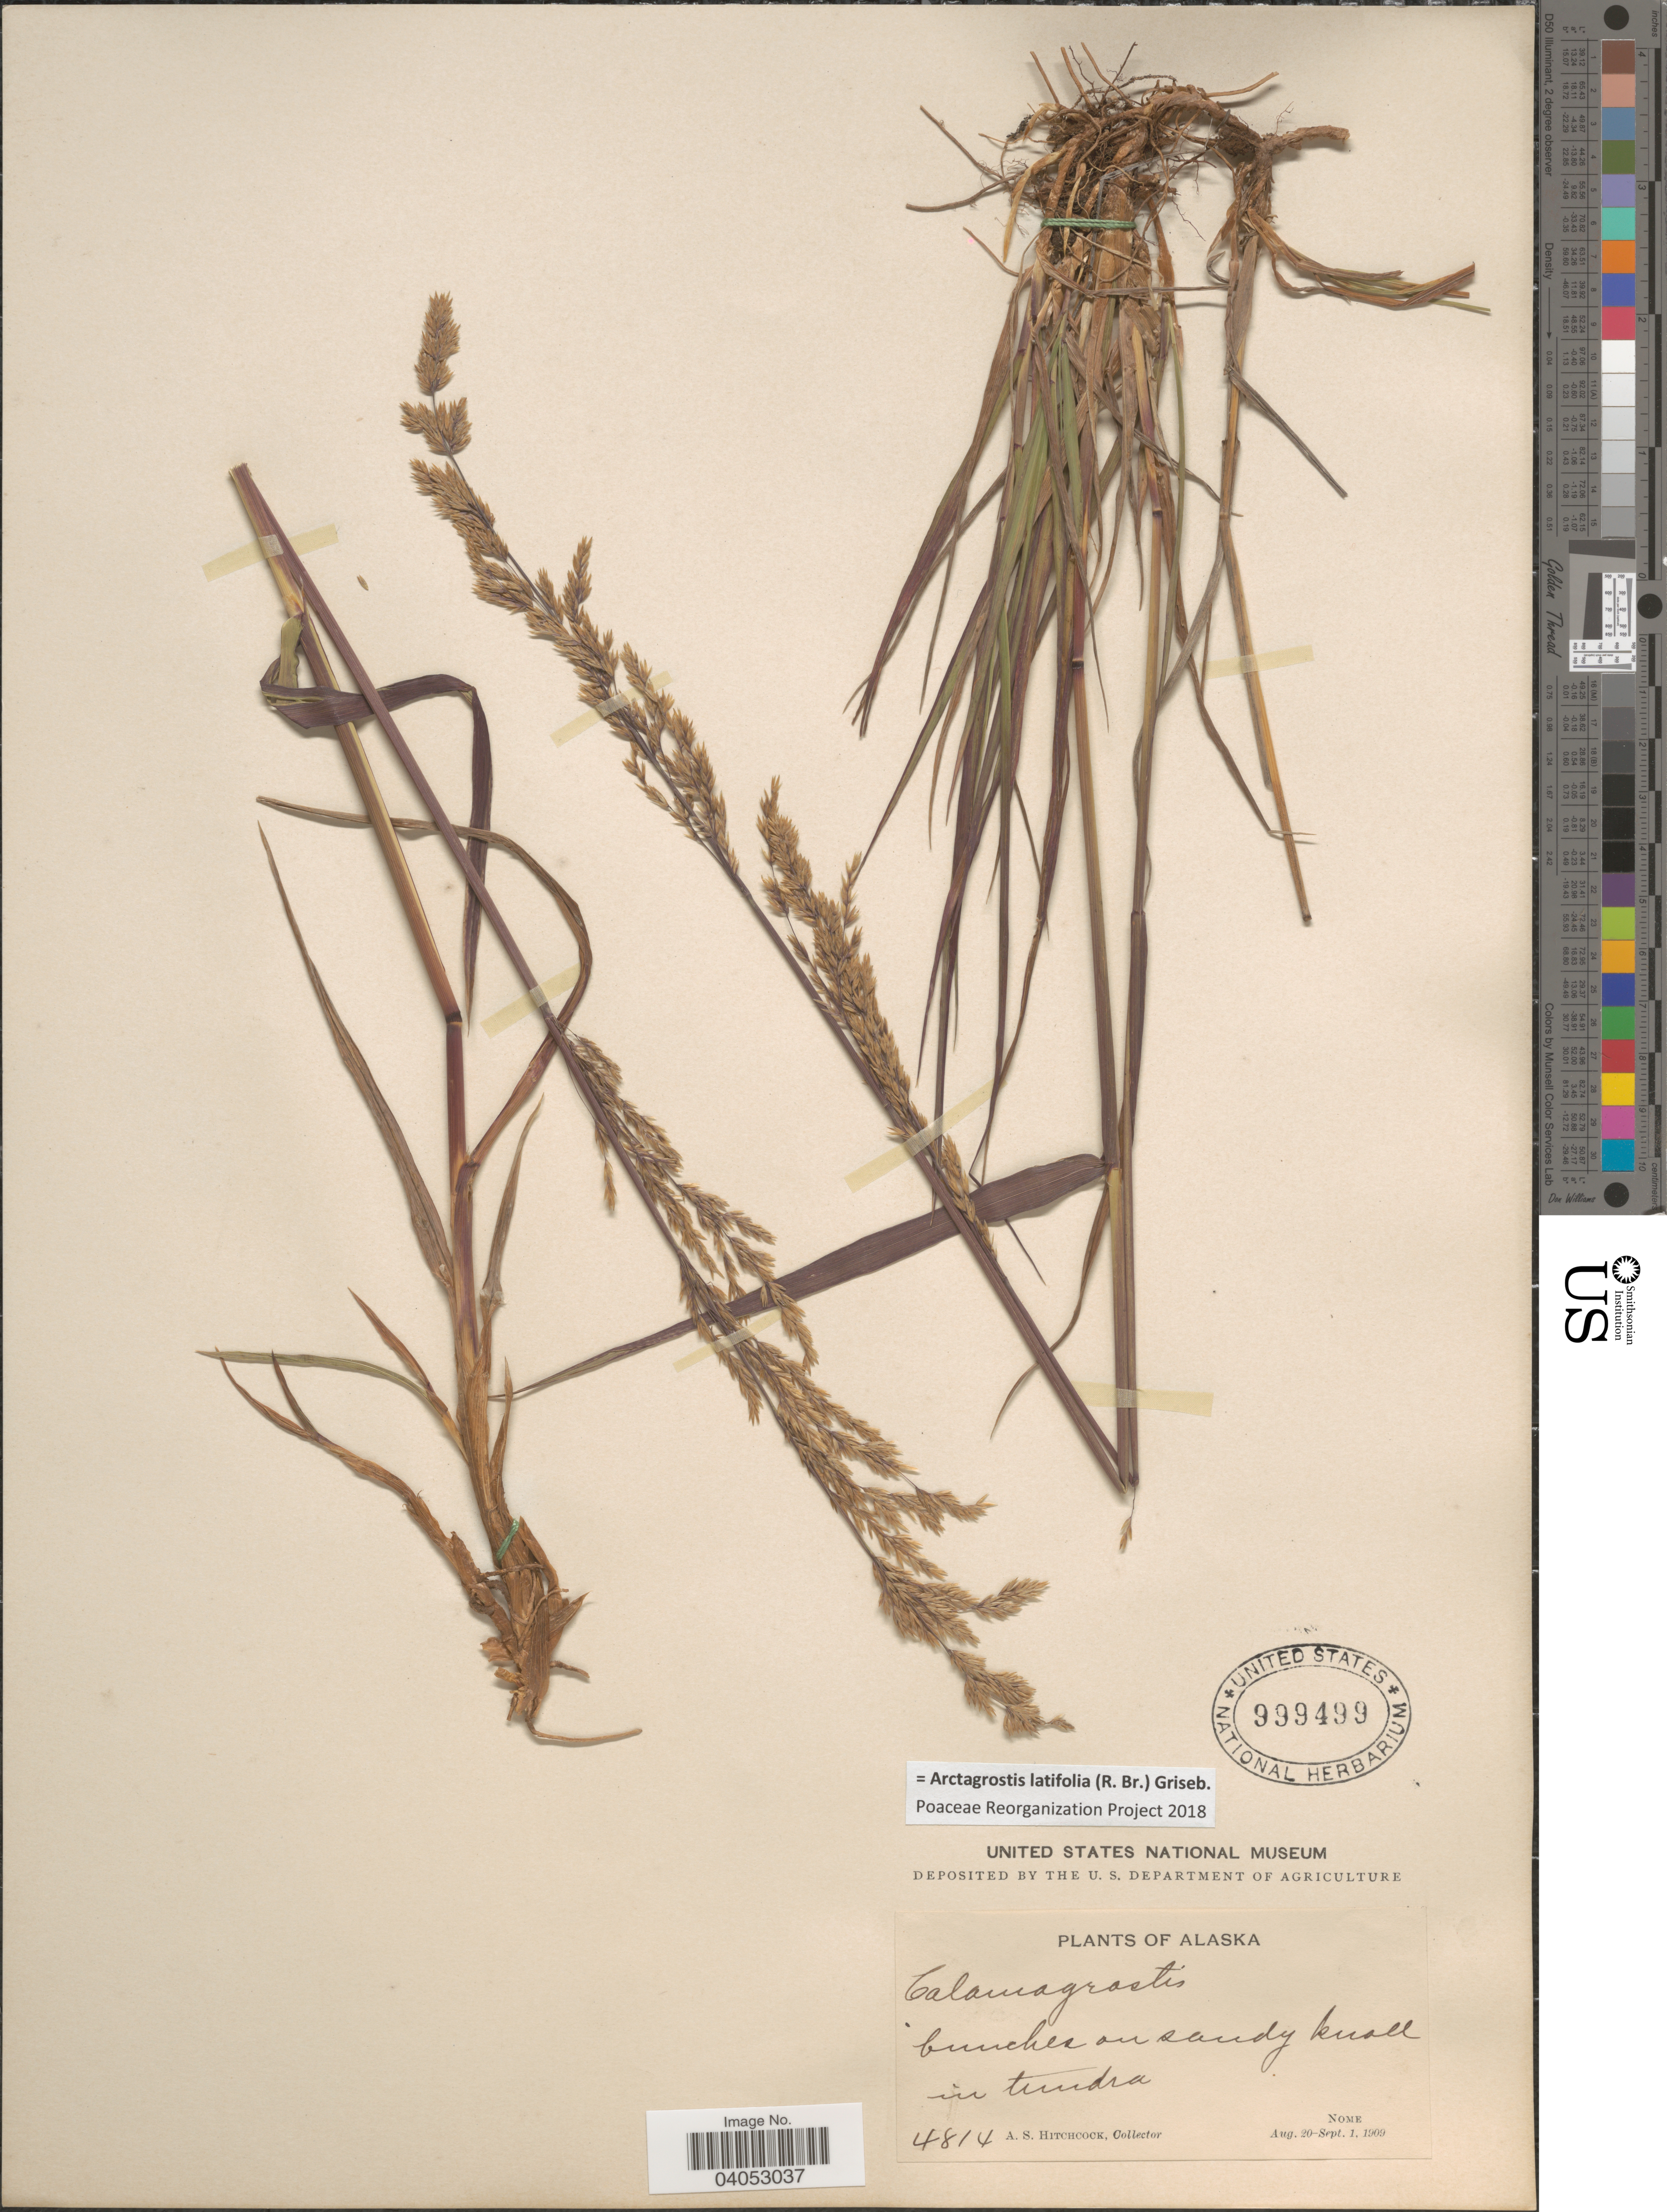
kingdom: Plantae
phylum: Tracheophyta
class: Liliopsida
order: Poales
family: Poaceae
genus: Arctagrostis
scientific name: Arctagrostis latifolia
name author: (R. Br.) Griseb.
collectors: A. S. Hitchcock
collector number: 4814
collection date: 1909-08-20/1909-09-01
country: United States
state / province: Alaska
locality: Nome.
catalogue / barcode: US 999499